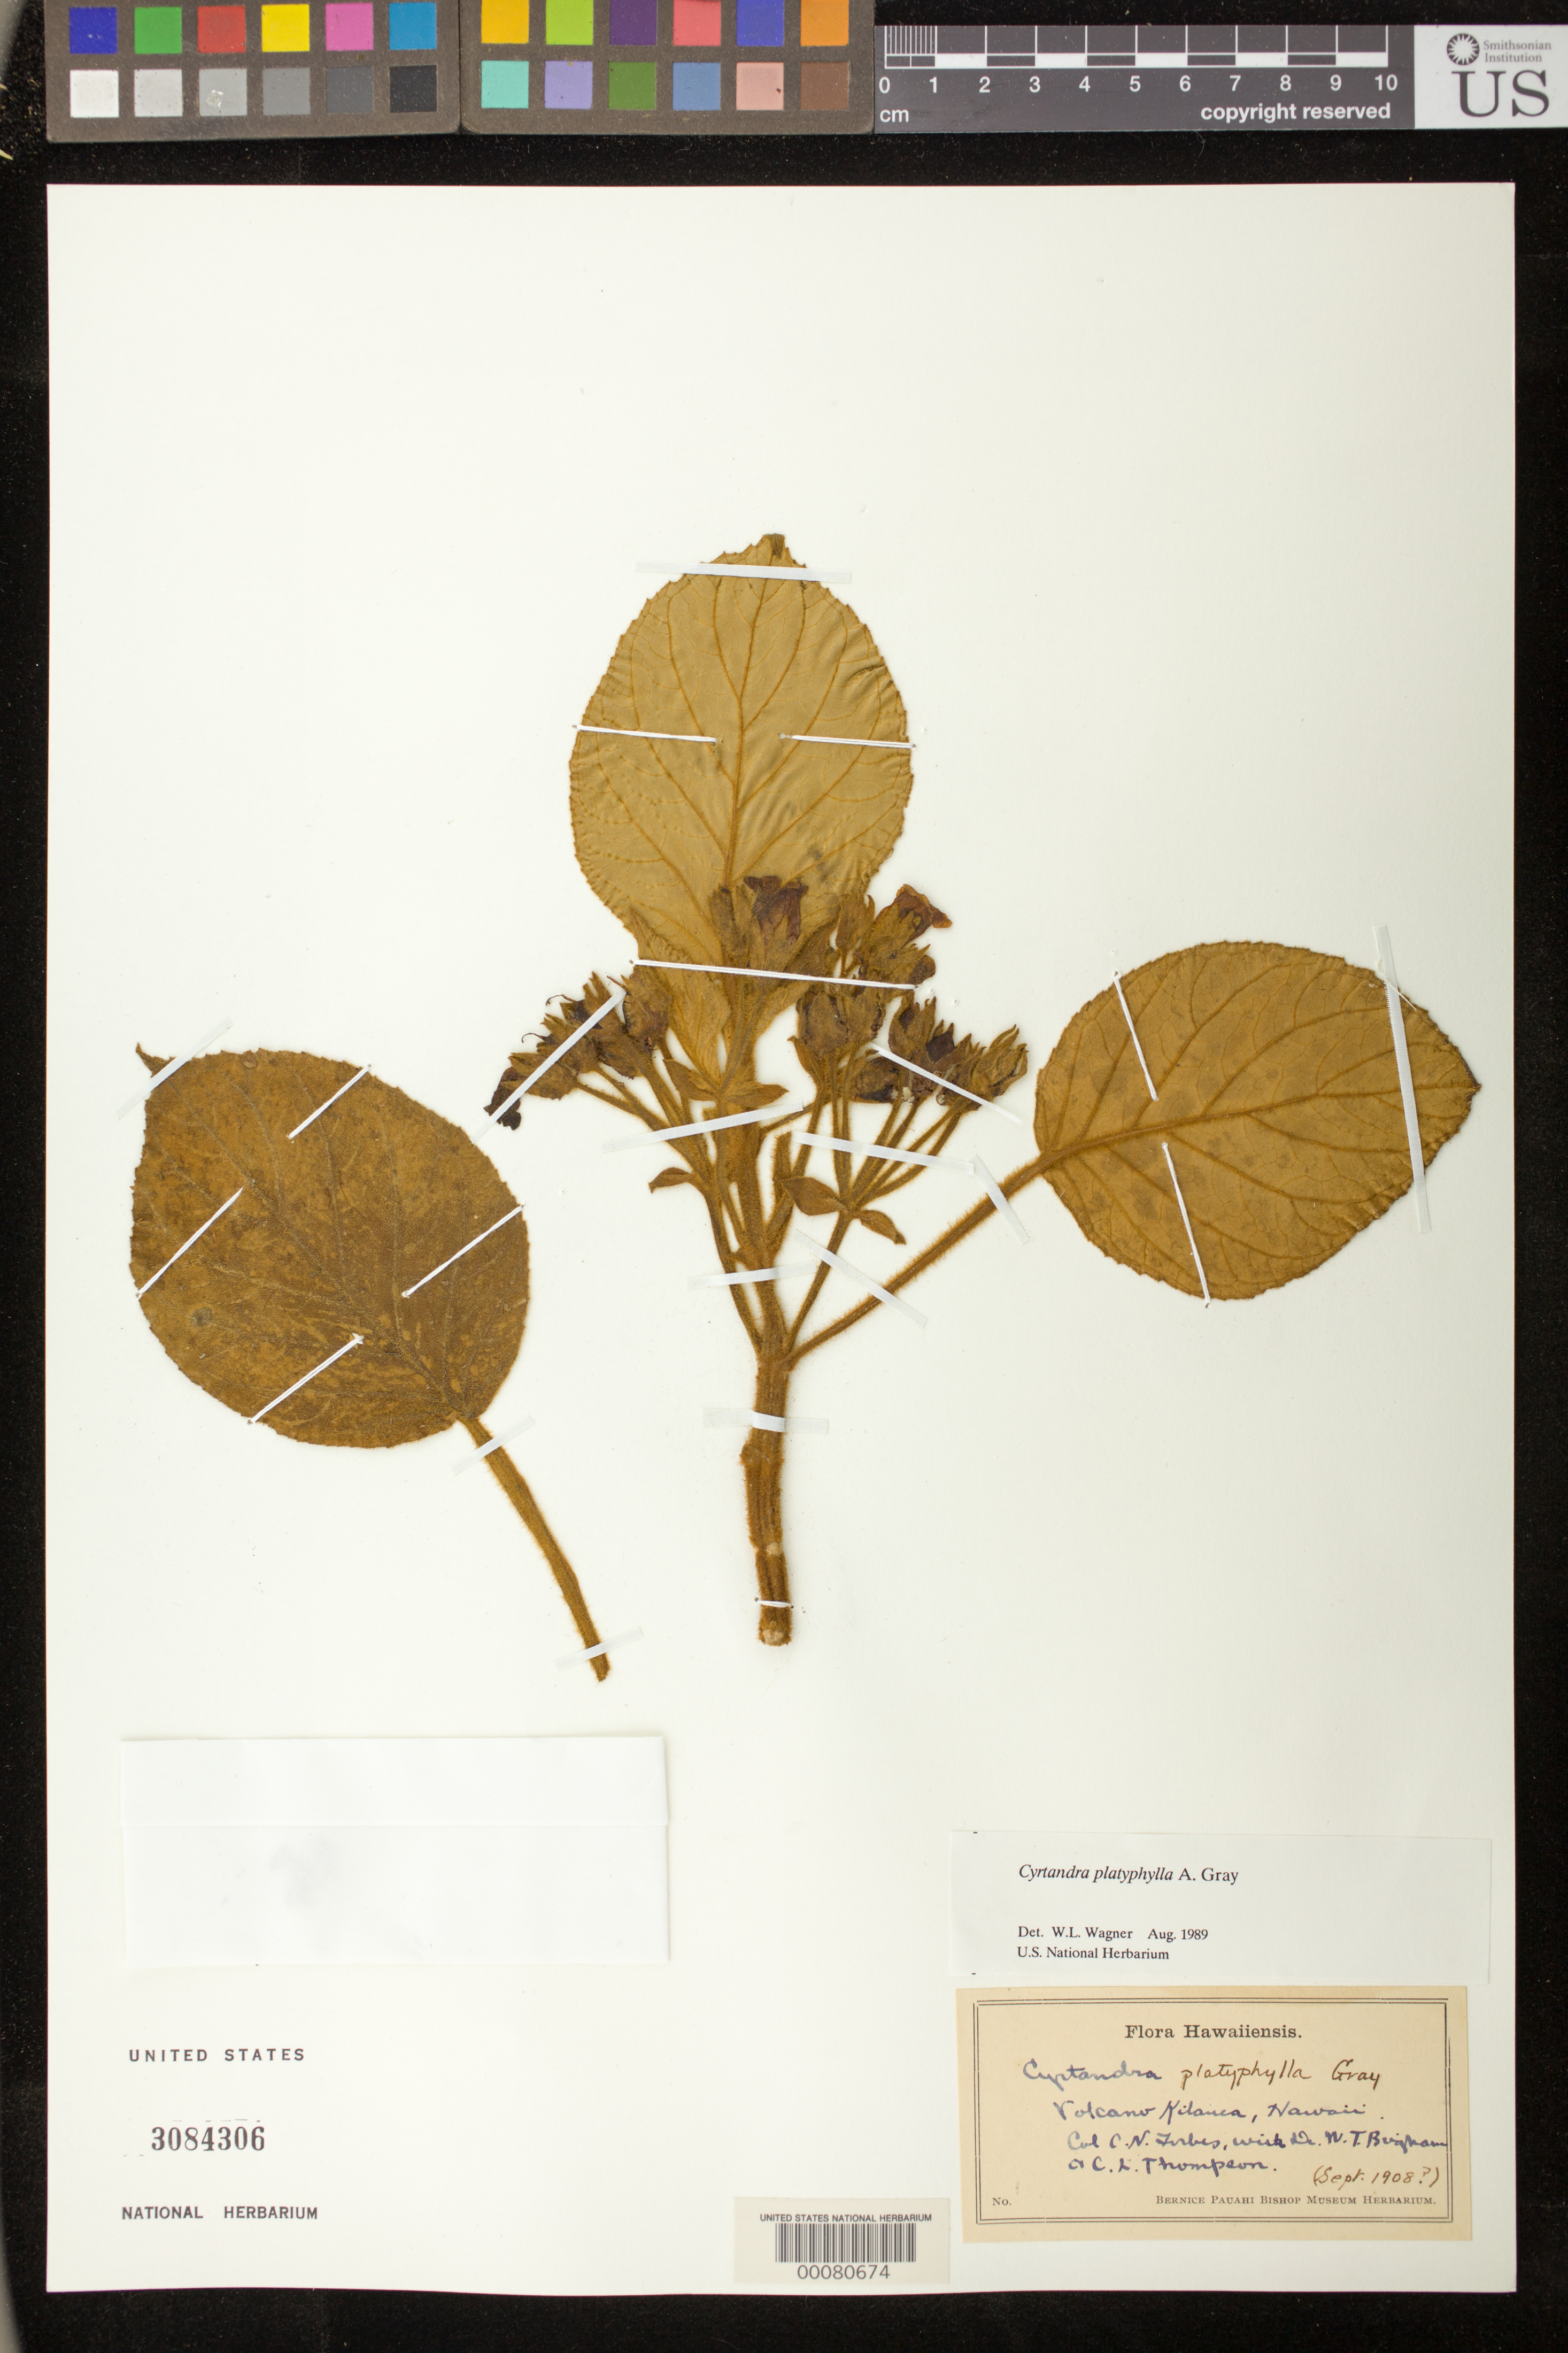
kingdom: Plantae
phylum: Tracheophyta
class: Magnoliopsida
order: Lamiales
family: Gesneriaceae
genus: Cyrtandra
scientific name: Cyrtandra platyphylla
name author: A. Gray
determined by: Wagner, W. L., (BOT), Smithsonian Institution - National Museum of Natural History (UNITED STATES)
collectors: C. N. Forbes & et al.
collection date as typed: Sep 1908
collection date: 1908-09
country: United States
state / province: Hawaii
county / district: Hawaii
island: Hawaii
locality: Volcano Kilauea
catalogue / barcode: US 3084306